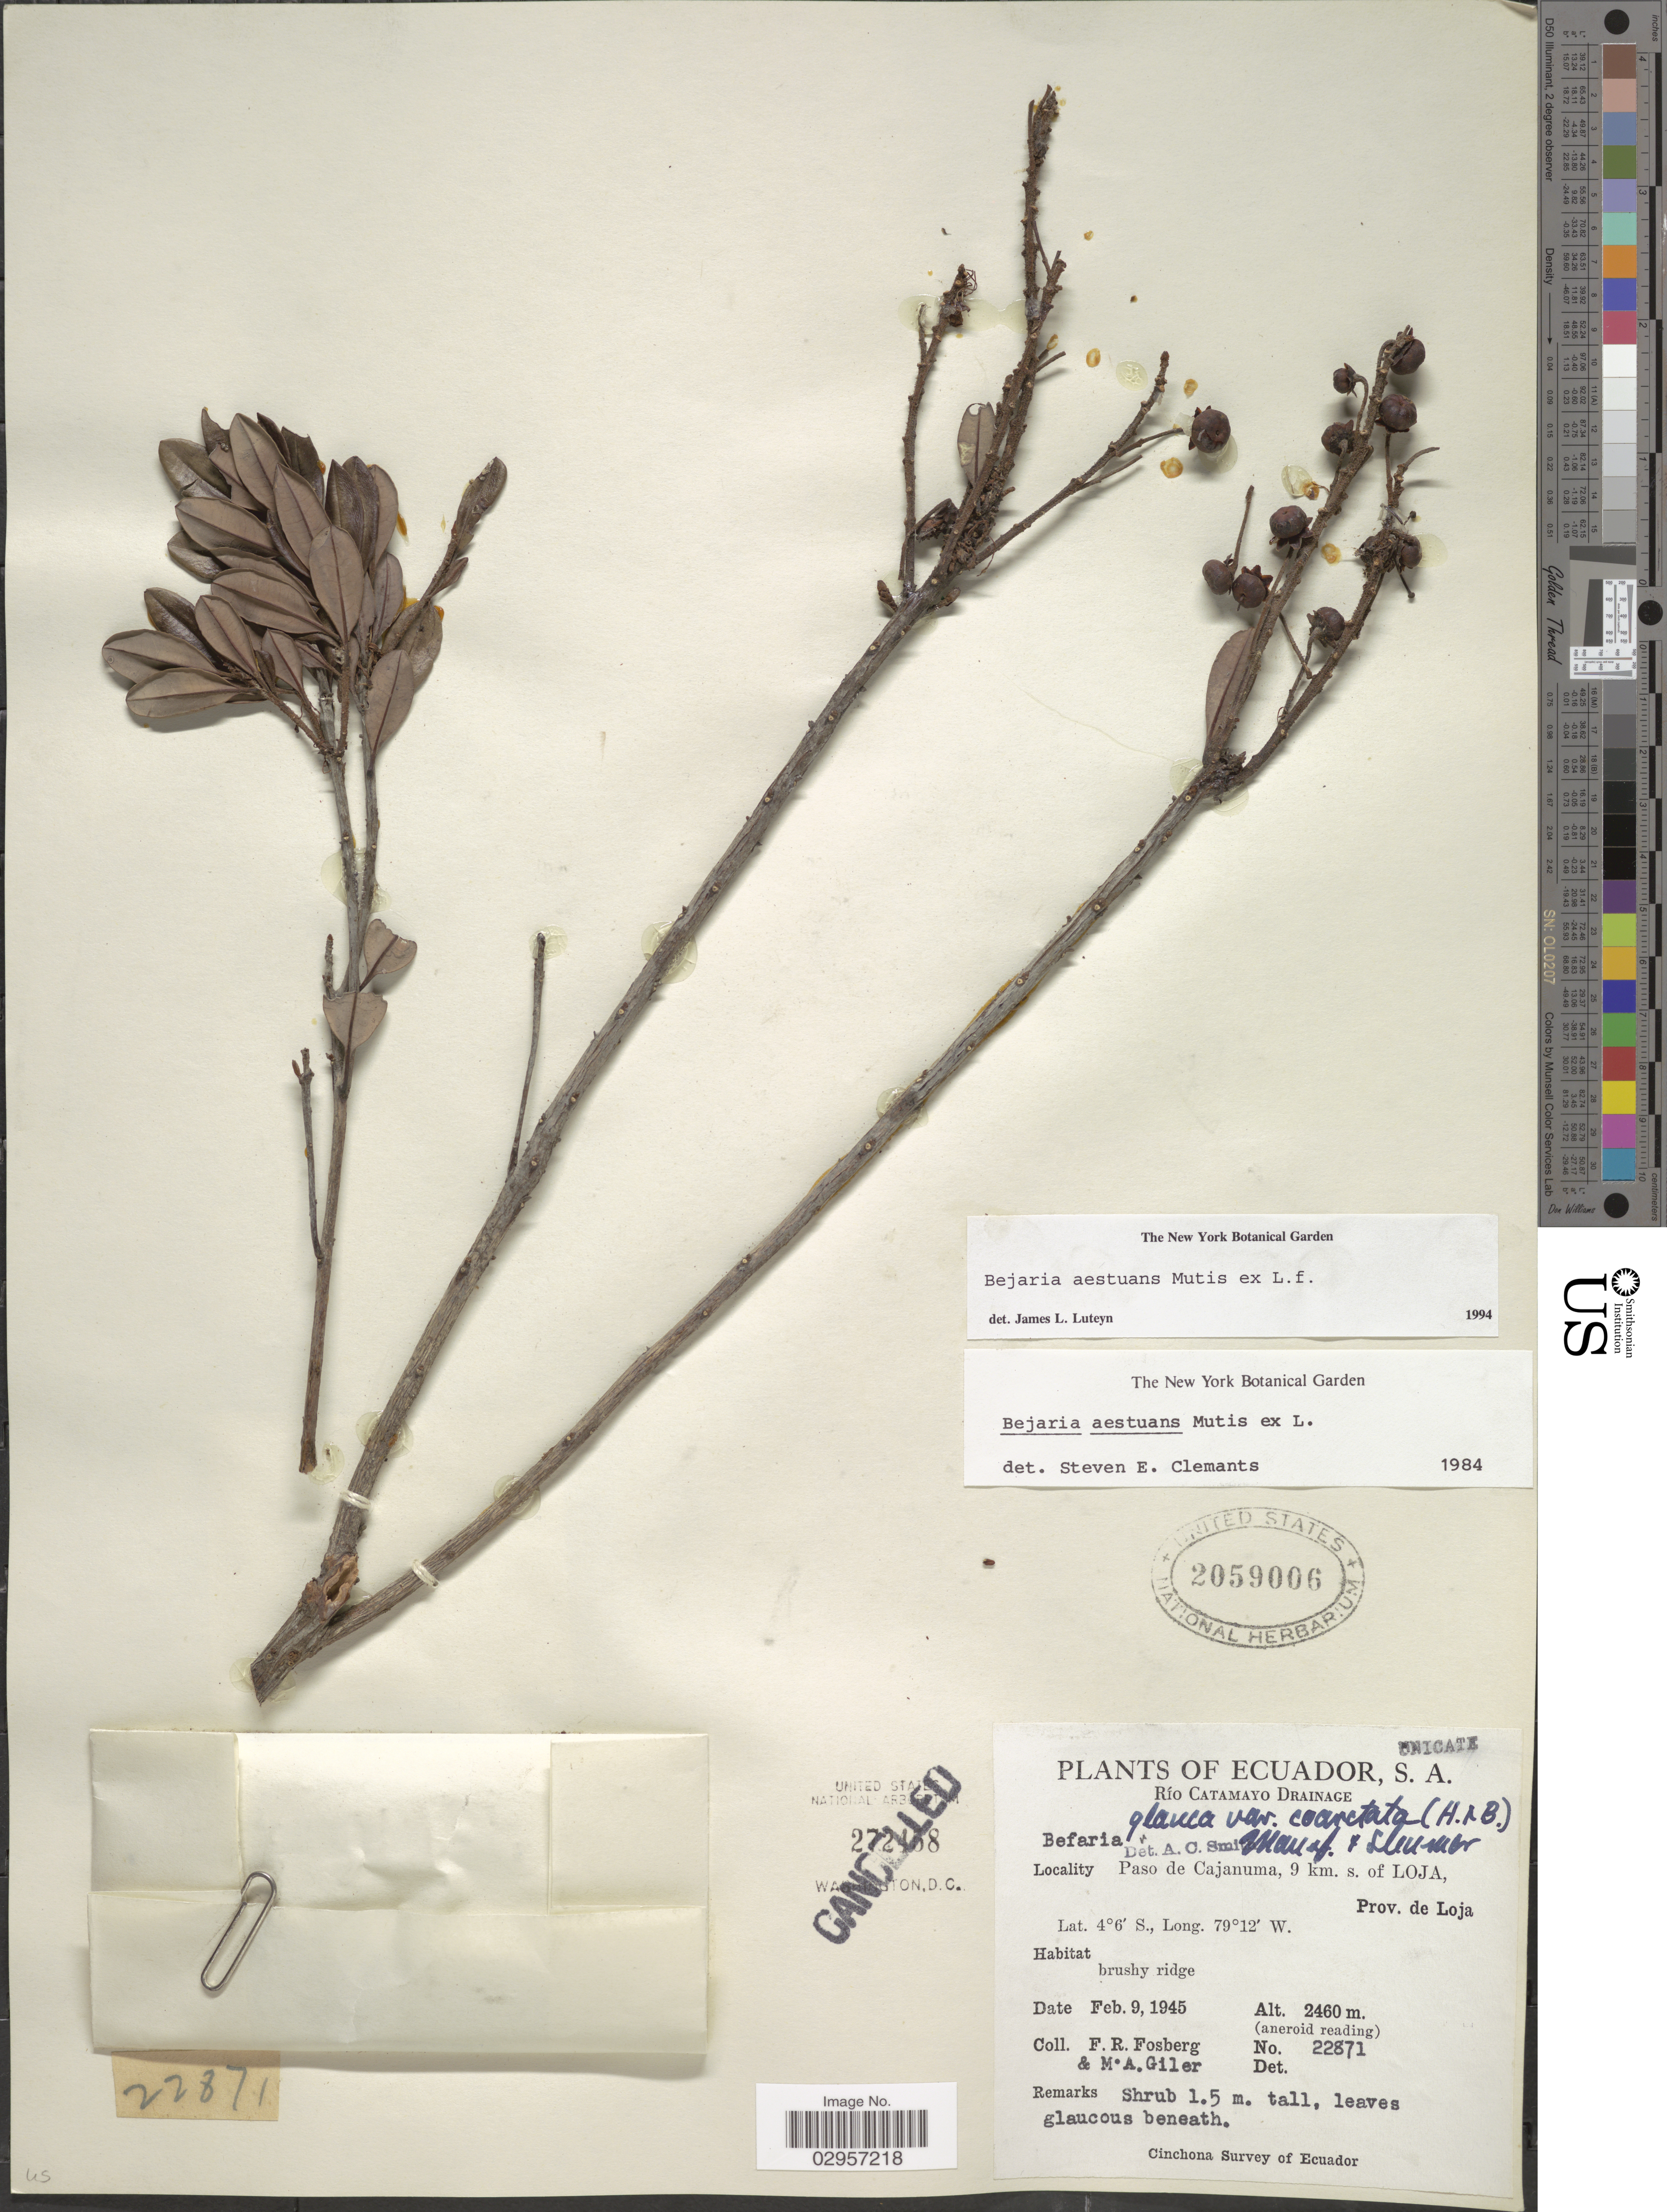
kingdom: Plantae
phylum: Tracheophyta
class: Magnoliopsida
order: Ericales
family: Ericaceae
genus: Befaria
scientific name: Befaria aestuans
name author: Mutis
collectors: F. R. Fosberg & M. Giler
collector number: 22871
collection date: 1945-02-09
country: Ecuador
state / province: Loja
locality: Río Catamayo Drainage. Paso de Cajanuma, 9 km. s. of Loja, Prov. de Loja.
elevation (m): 2460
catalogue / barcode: US 2059006